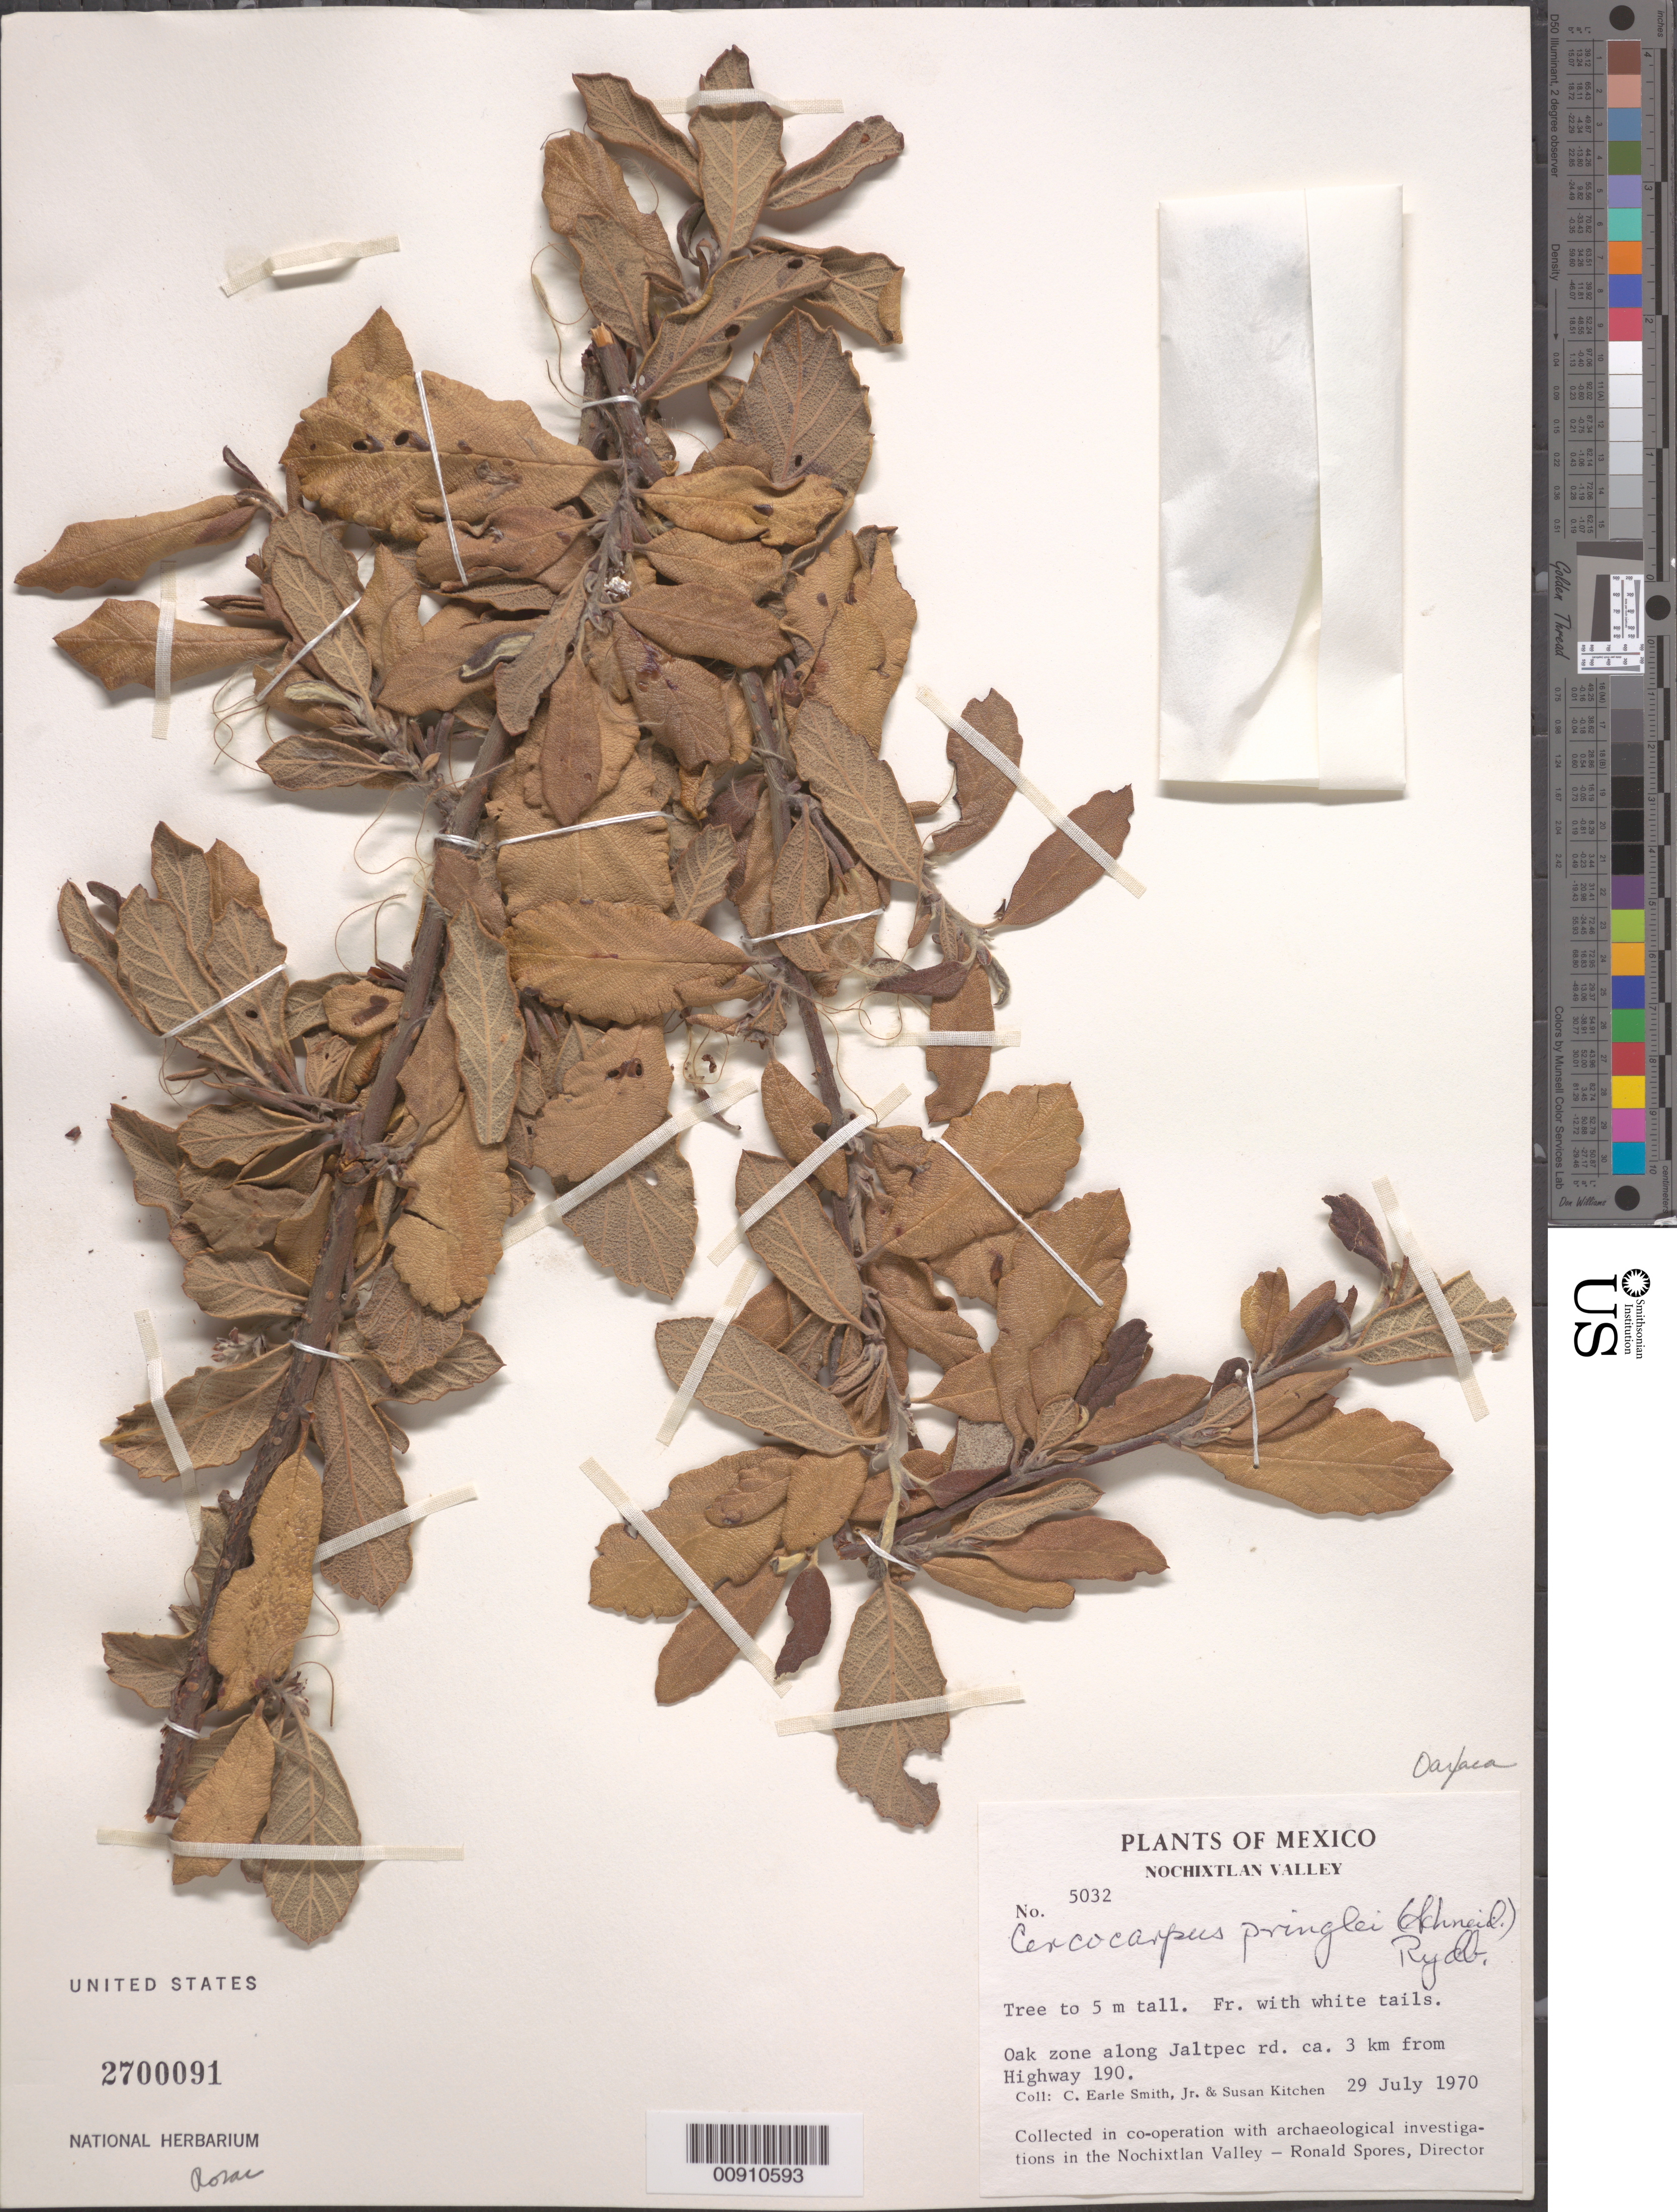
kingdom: Plantae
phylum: Tracheophyta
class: Magnoliopsida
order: Rosales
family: Rosaceae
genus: Cercocarpus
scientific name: Cercocarpus pringlei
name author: (C.K. Schneid.) Rydb.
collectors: C. E. Smith Jr. & S. Kitchen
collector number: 5032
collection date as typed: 29 Jul 1970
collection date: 1970-07-29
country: Mexico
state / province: Oaxaca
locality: Among Jaltepec rd., ca. 3 km. from Highway 190. Nochixtlan Valley.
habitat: Oak zone.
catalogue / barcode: US 2700091